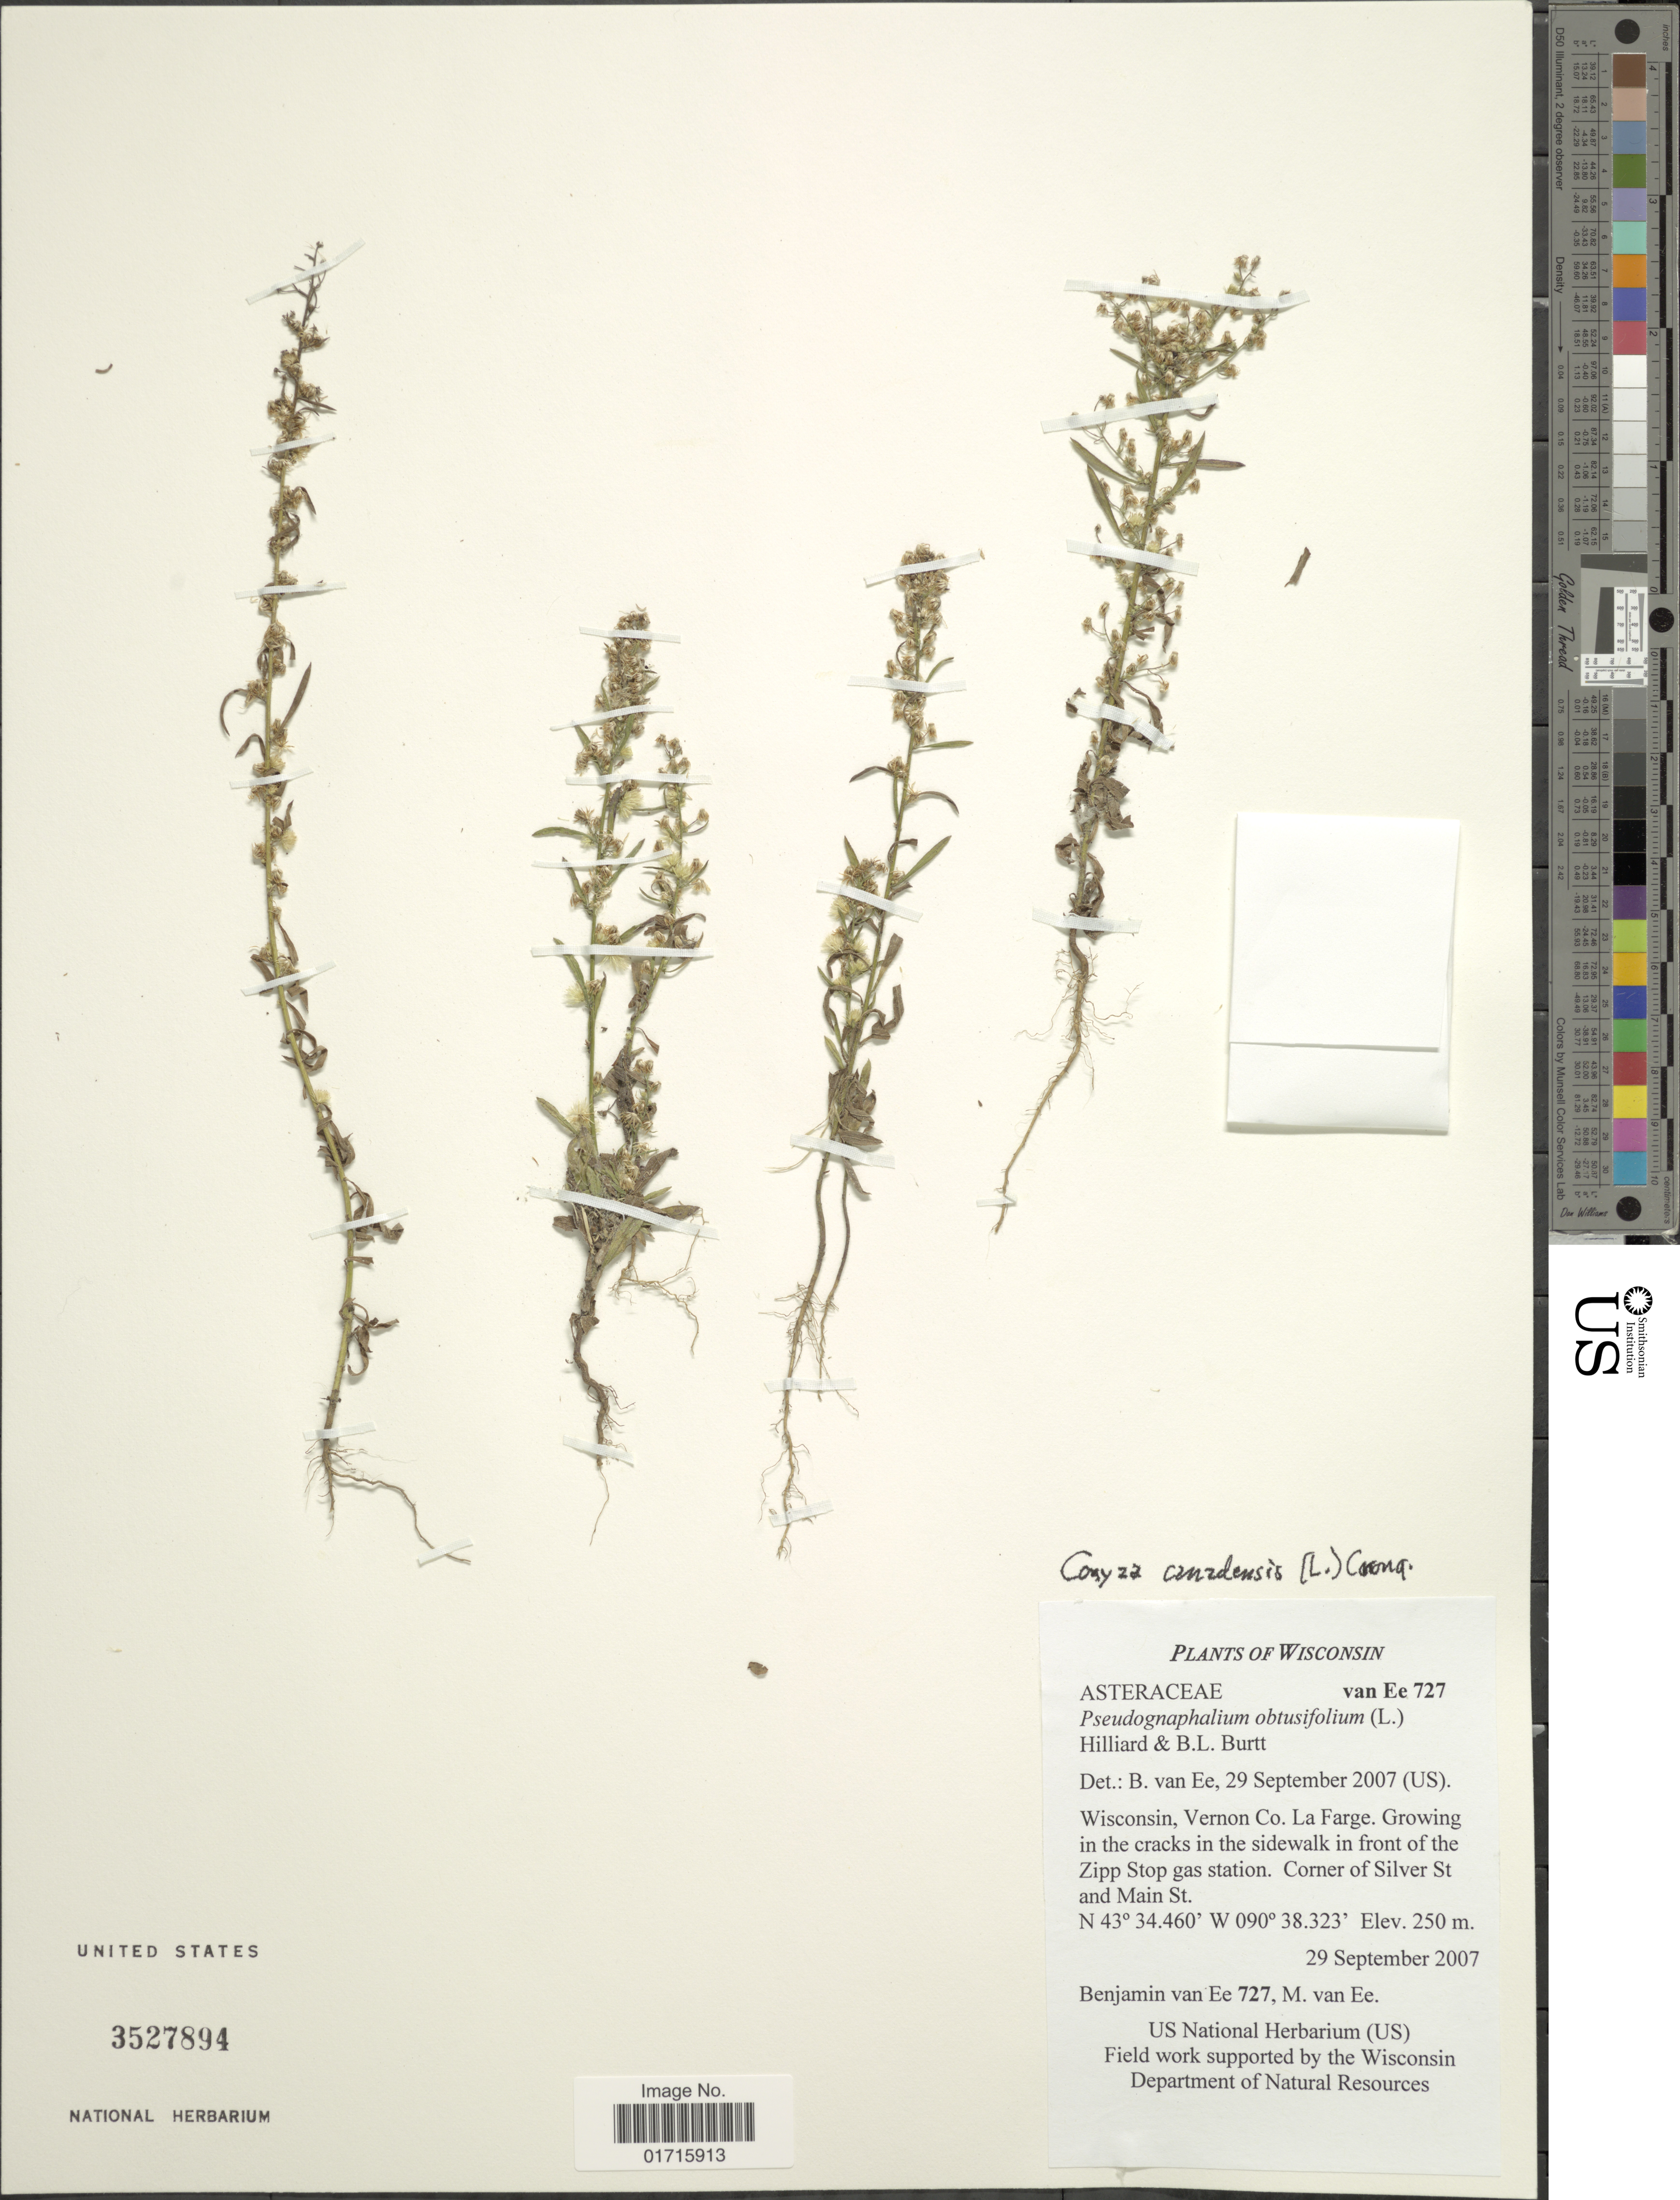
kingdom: Plantae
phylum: Tracheophyta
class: Magnoliopsida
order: Asterales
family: Asteraceae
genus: Conyza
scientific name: Conyza canadensis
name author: (L.) Cronq.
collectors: B. van Ee & M. Van Ee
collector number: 727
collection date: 2007-09-29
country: United States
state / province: Wisconsin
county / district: Vernon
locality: Wisconsin, Vernon Co. La Farge. Growing in the cracks in the sidewalk in front of the Zipp Stop gas station. Corner of Silver St. and Main St.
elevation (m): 250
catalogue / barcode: US 3527894